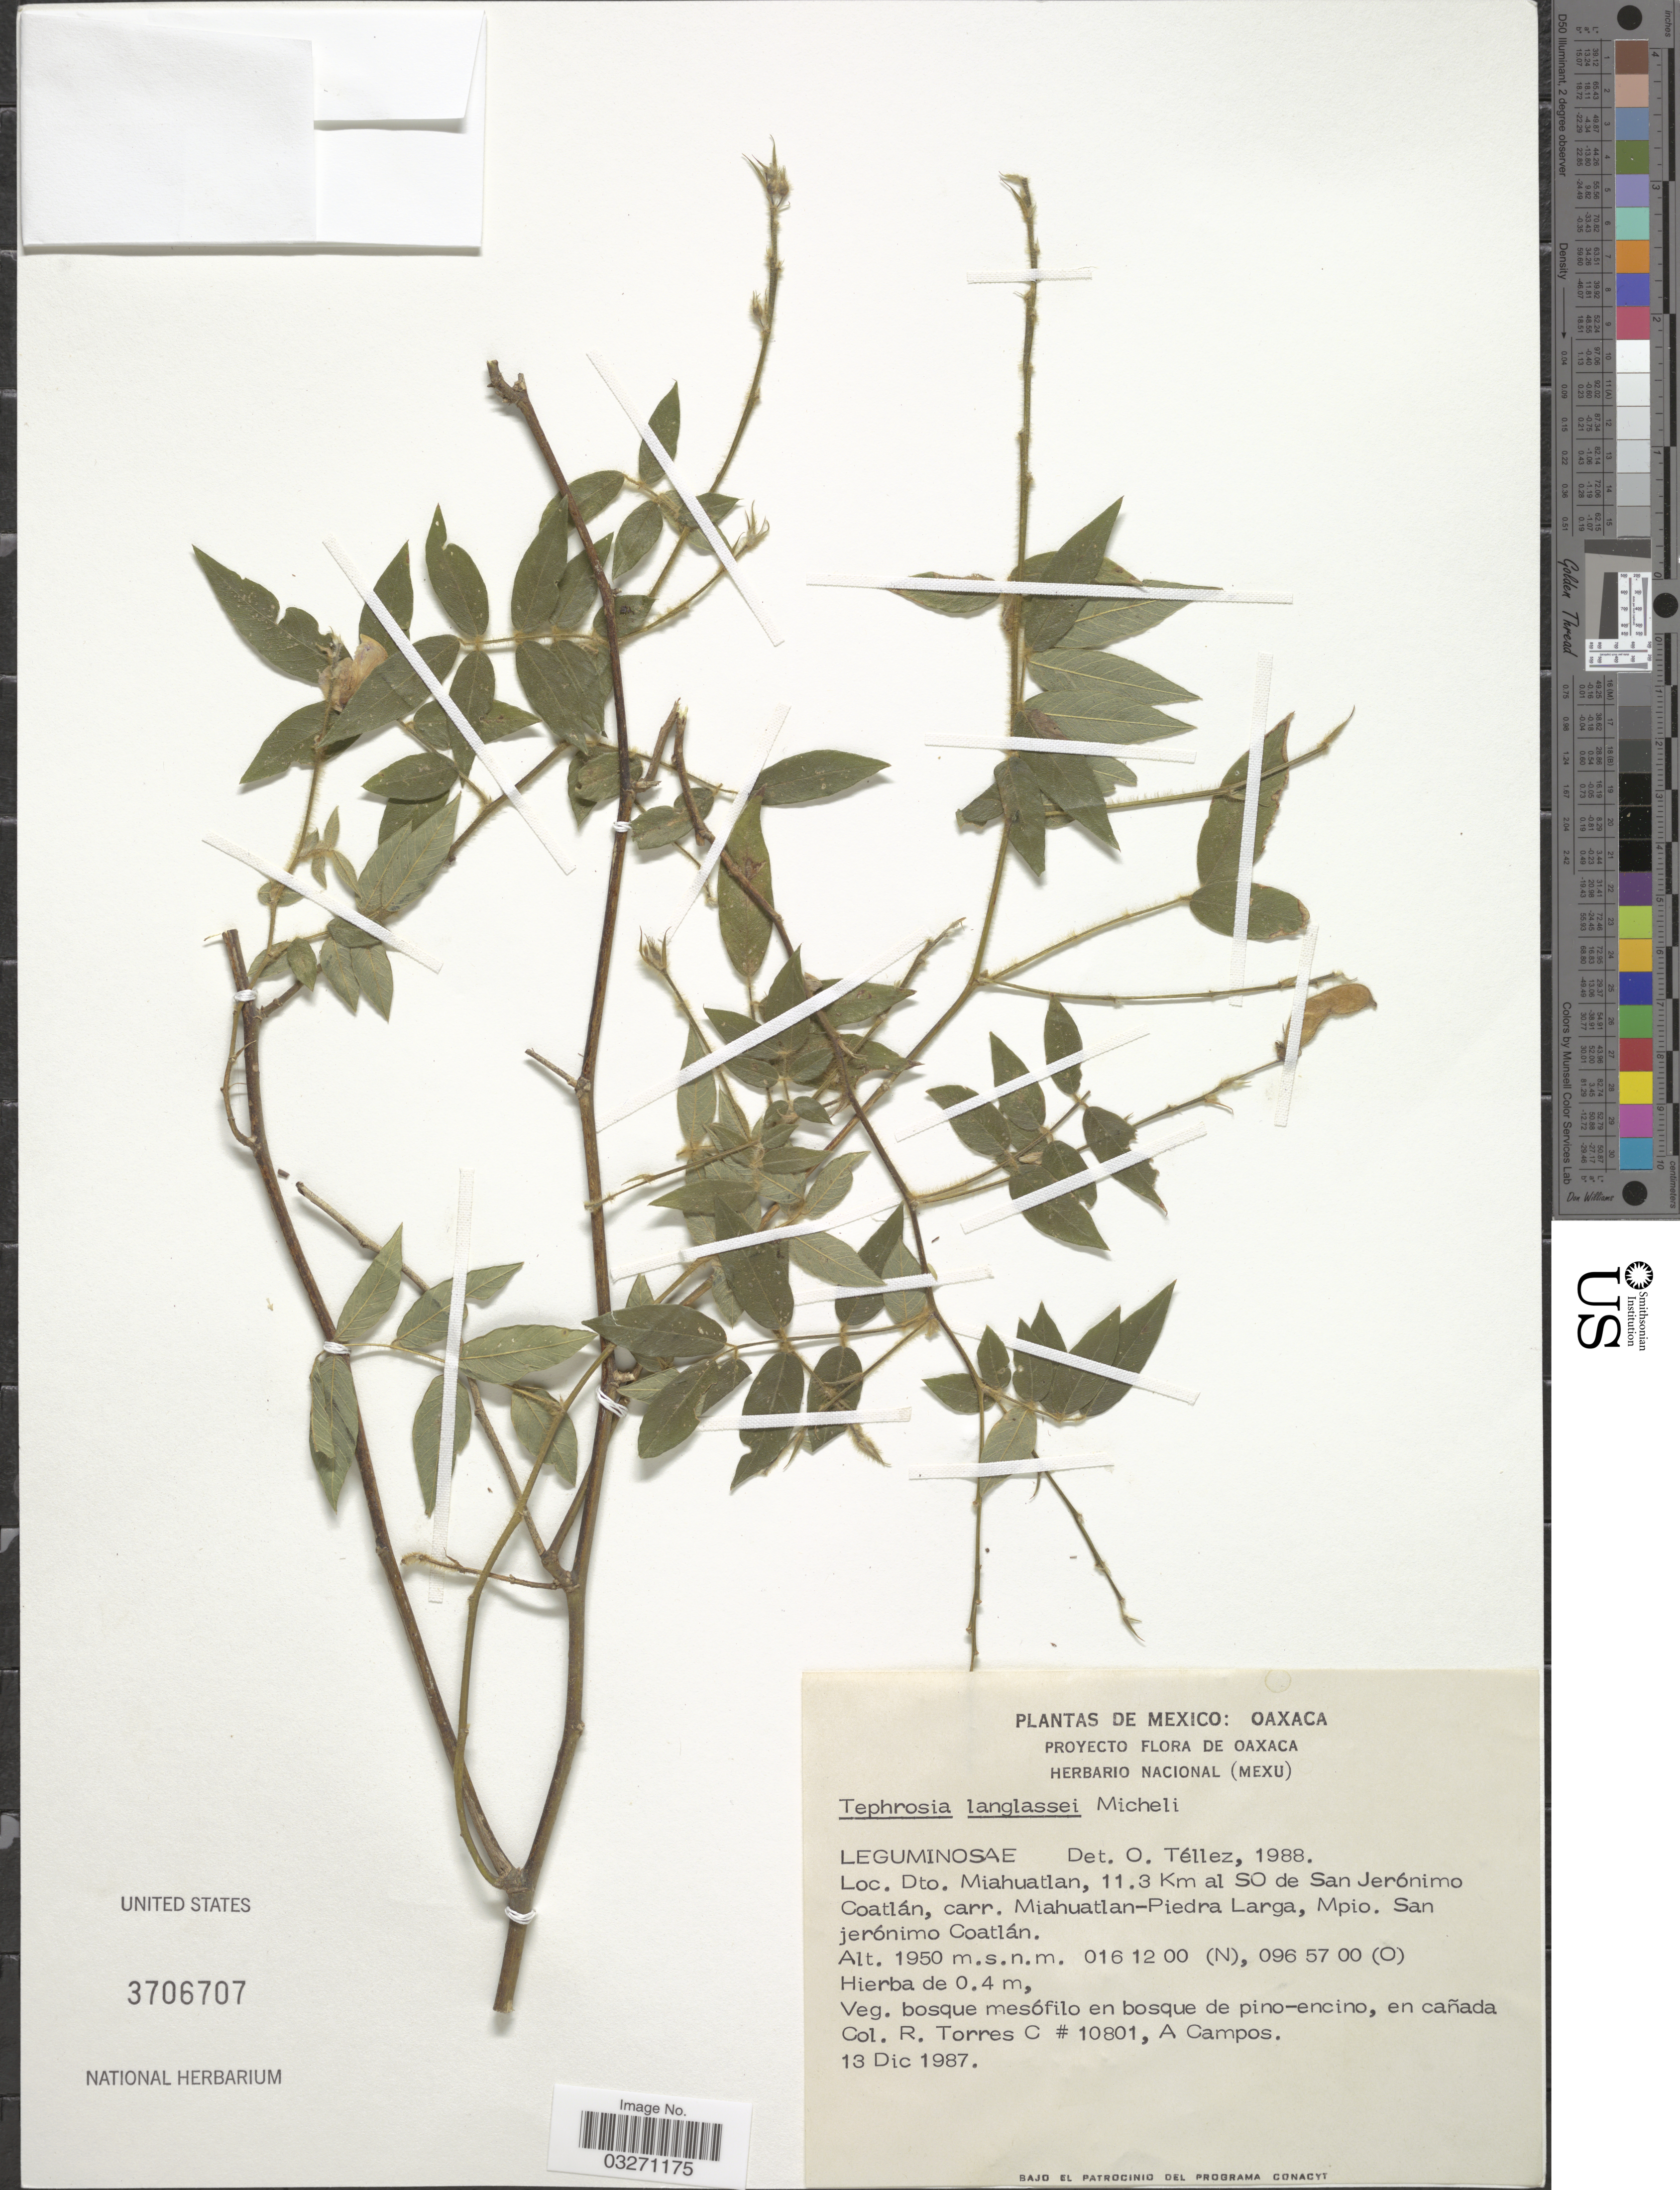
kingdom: Plantae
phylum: Tracheophyta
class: Magnoliopsida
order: Fabales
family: Fabaceae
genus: Tephrosia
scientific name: Tephrosia langlassei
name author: Micheli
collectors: R. Torres C. & A. R. Campos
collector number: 10801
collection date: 1987-12-13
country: Mexico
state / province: Oaxaca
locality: Dto. Miahuatlan, 11.3 Km al SO de San Jerónimo Coatlán, carr. Miahuatlan-Piedra Larga, Mpio. San jerónimo Coatlán.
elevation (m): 1950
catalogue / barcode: US 3706707